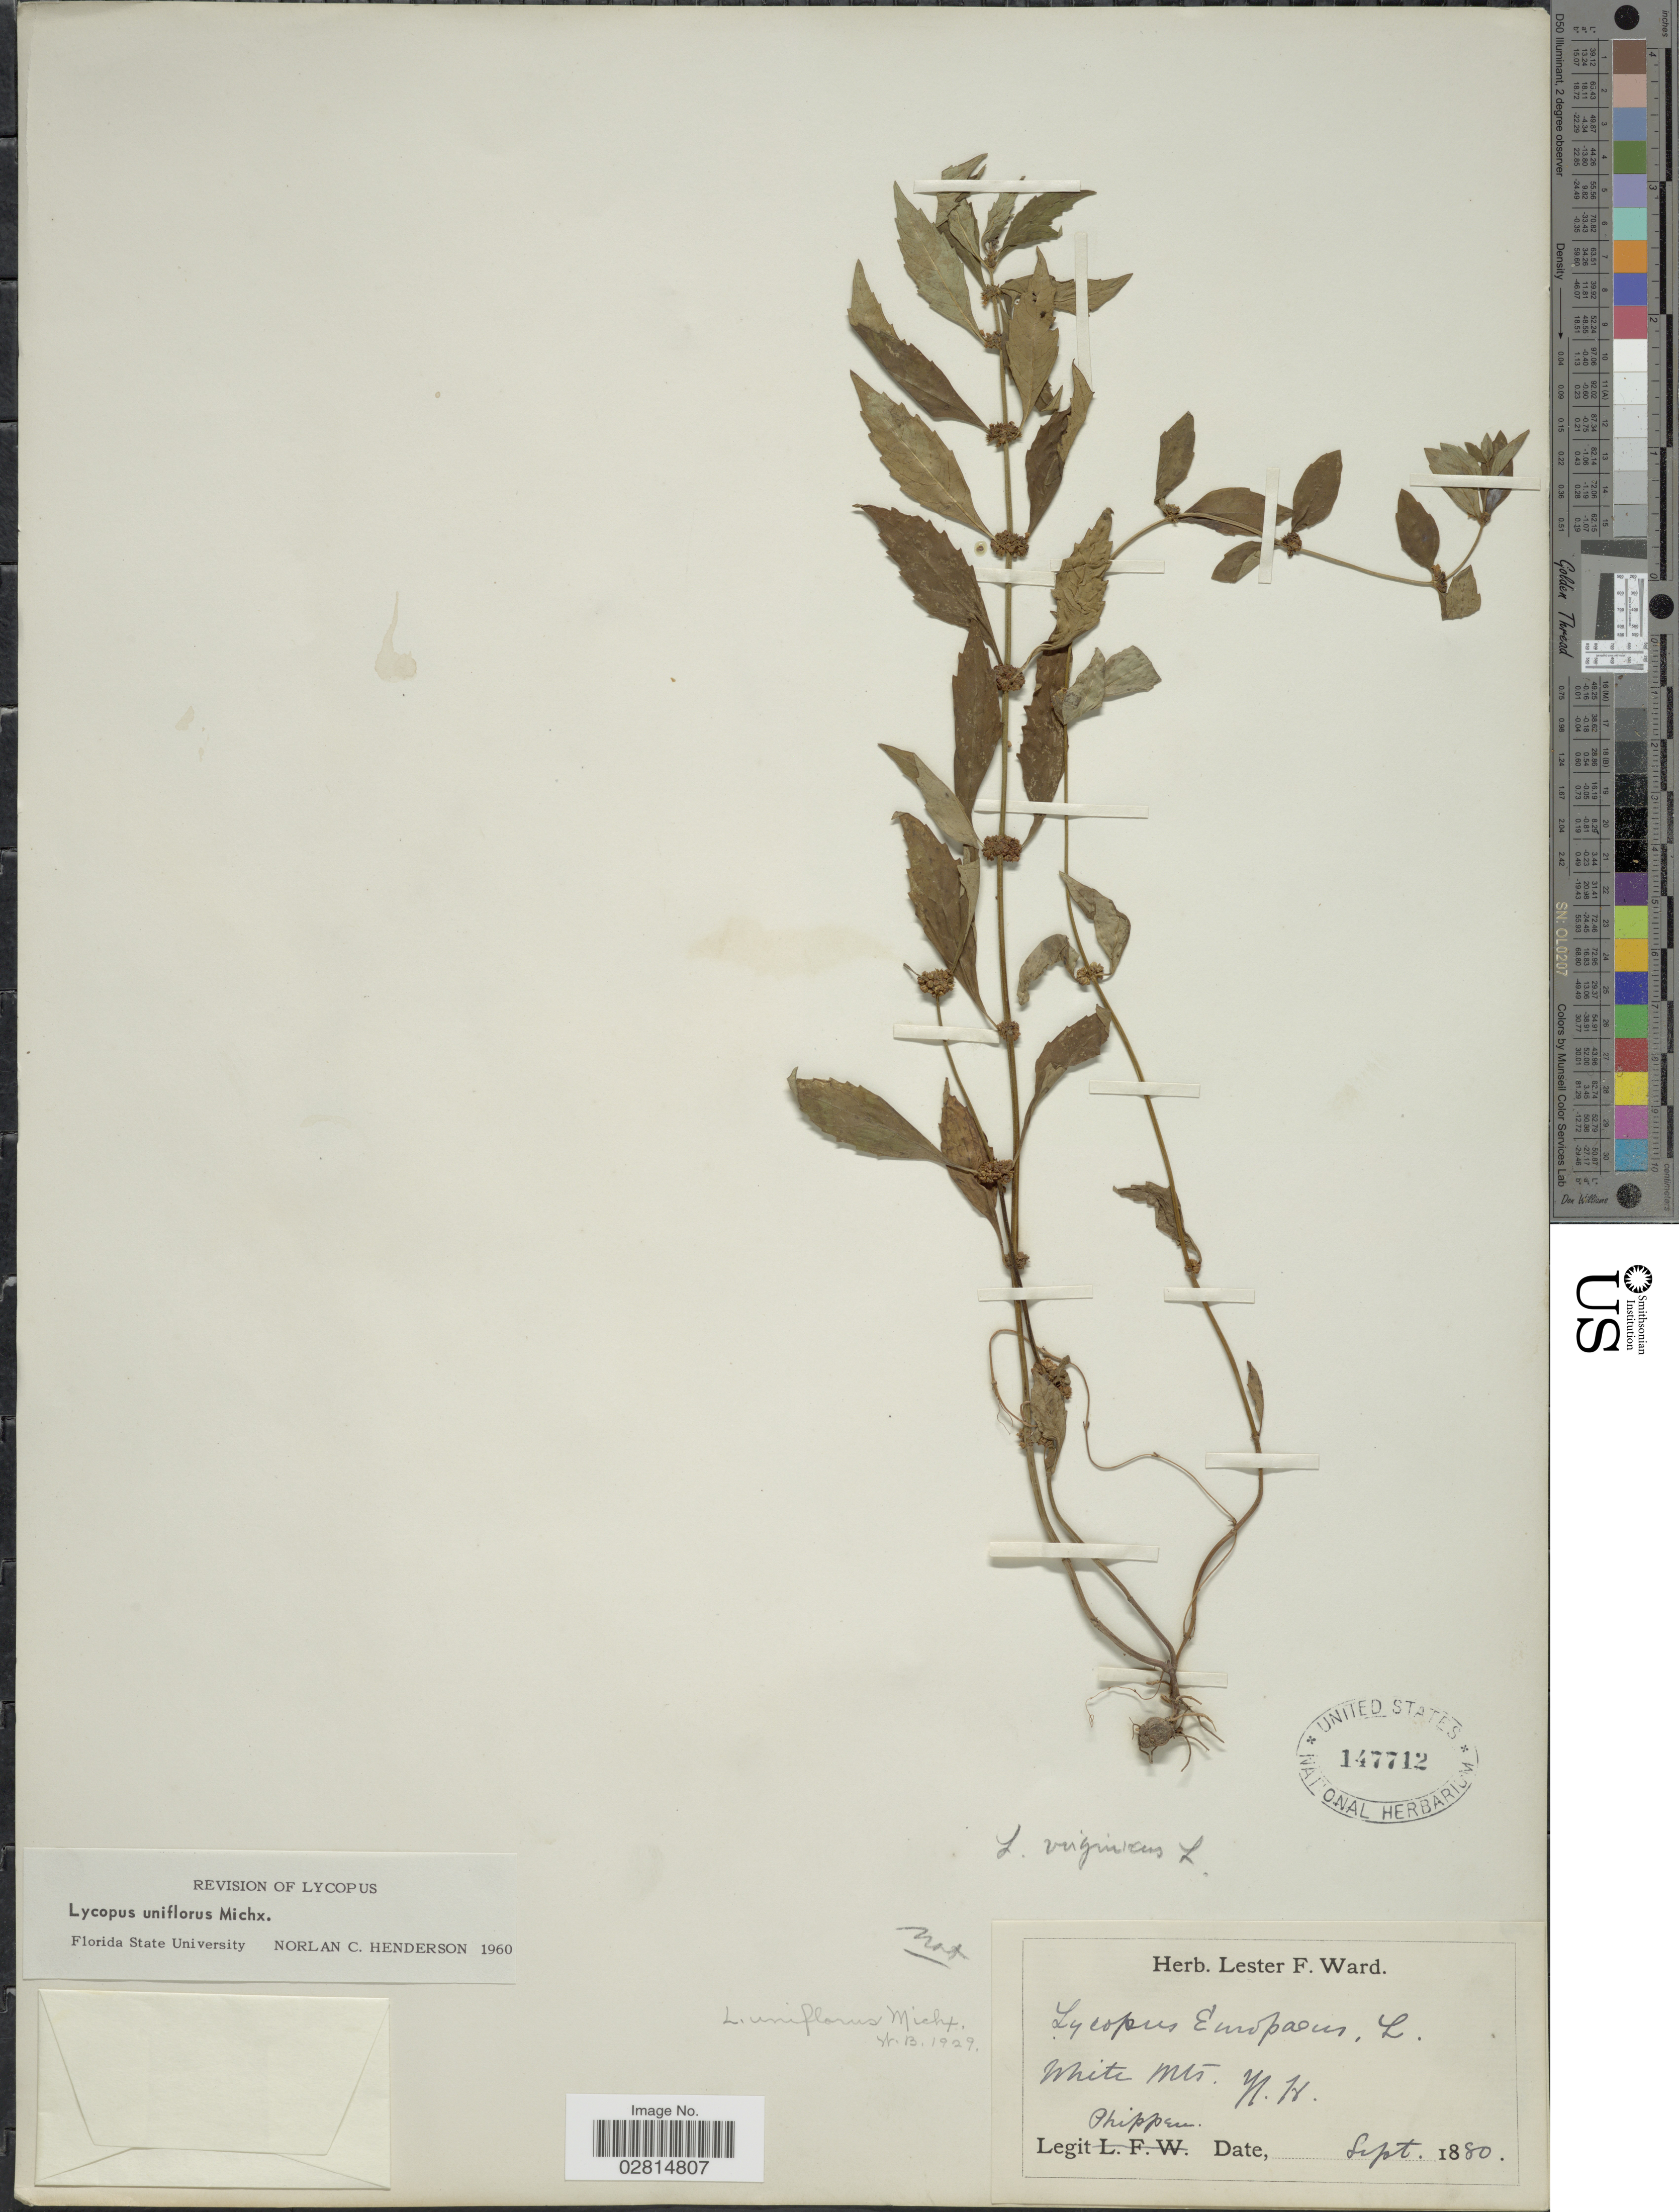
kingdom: Plantae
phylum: Tracheophyta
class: Magnoliopsida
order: Lamiales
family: Lamiaceae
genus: Lycopus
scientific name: Lycopus uniflorus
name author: Michx.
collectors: Phippen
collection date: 1880-09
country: United States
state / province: New Hampshire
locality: White Mts, N.H.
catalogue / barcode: US 147712